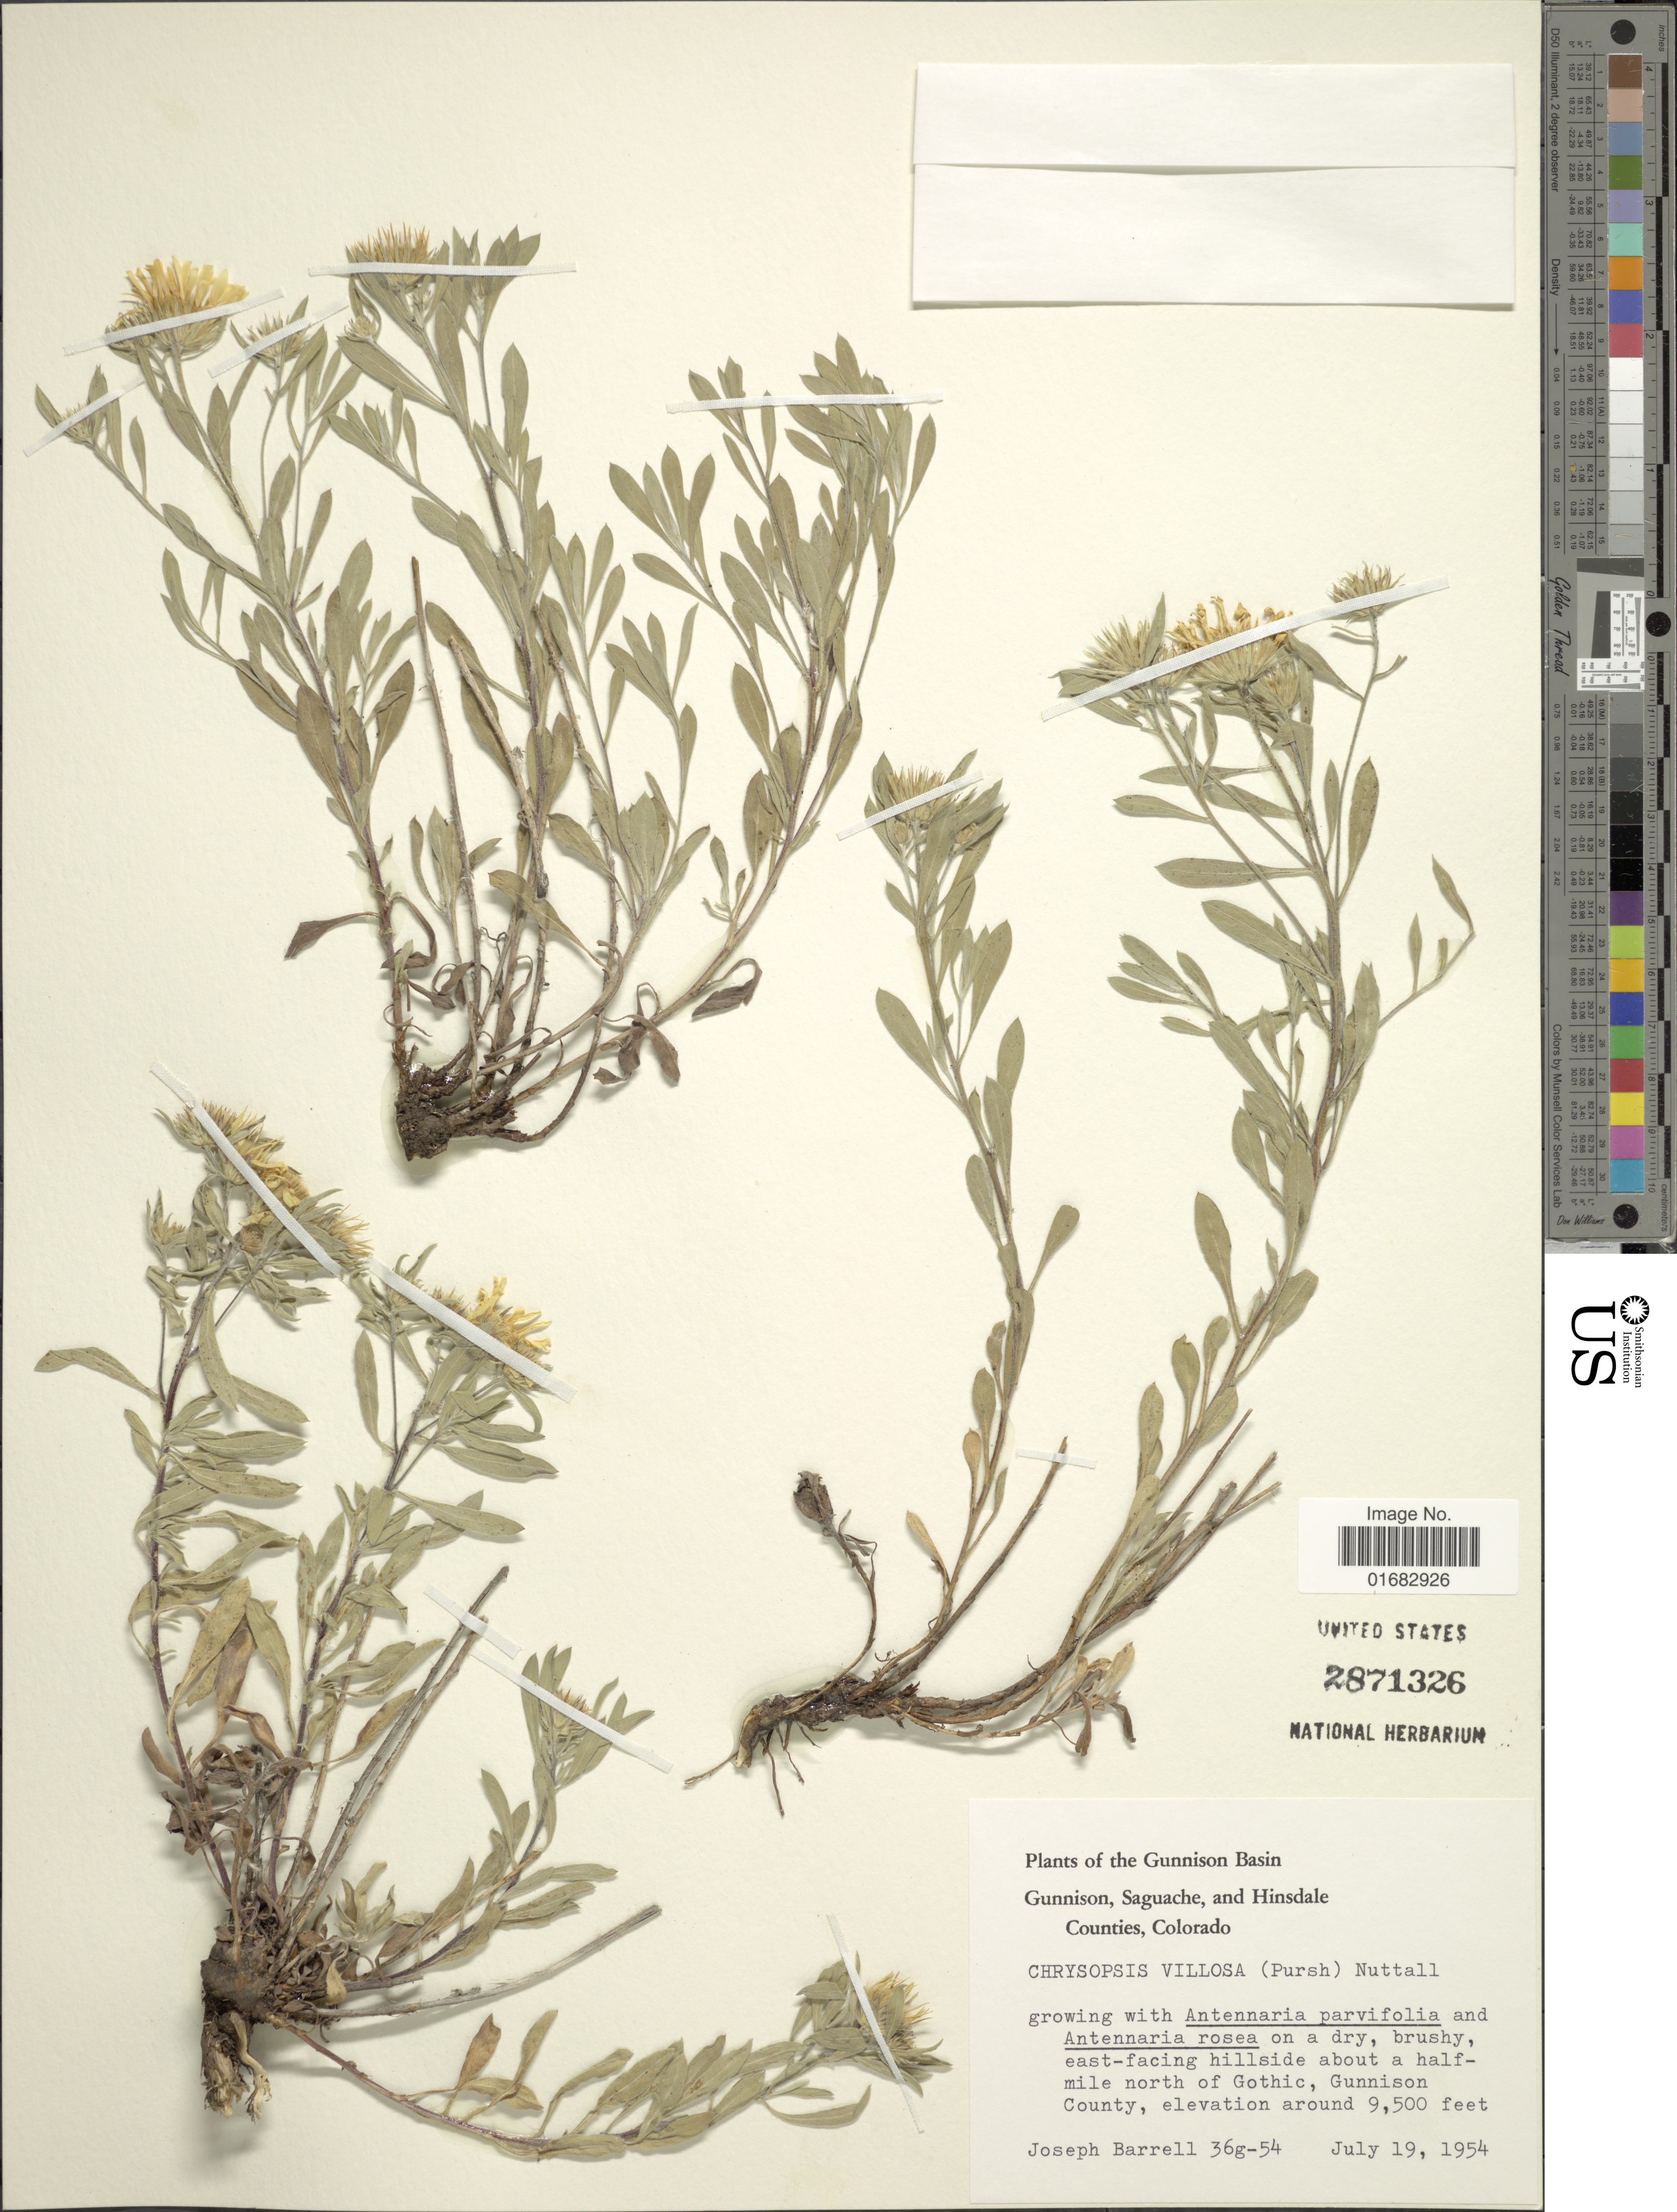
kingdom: Plantae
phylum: Tracheophyta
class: Magnoliopsida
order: Asterales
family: Asteraceae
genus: Heterotheca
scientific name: Heterotheca villosa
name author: (Pursh) Shinners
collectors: J. Barrell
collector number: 36g-54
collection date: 1954-07-19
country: United States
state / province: Colorado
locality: Gunnison Basin Gunnison, Saguache, and Hinsdale Counties, on a dry, bushy, east-facing hillside about a half-mile north of Gothic, Gunnison County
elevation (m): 2896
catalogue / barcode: US 2871326